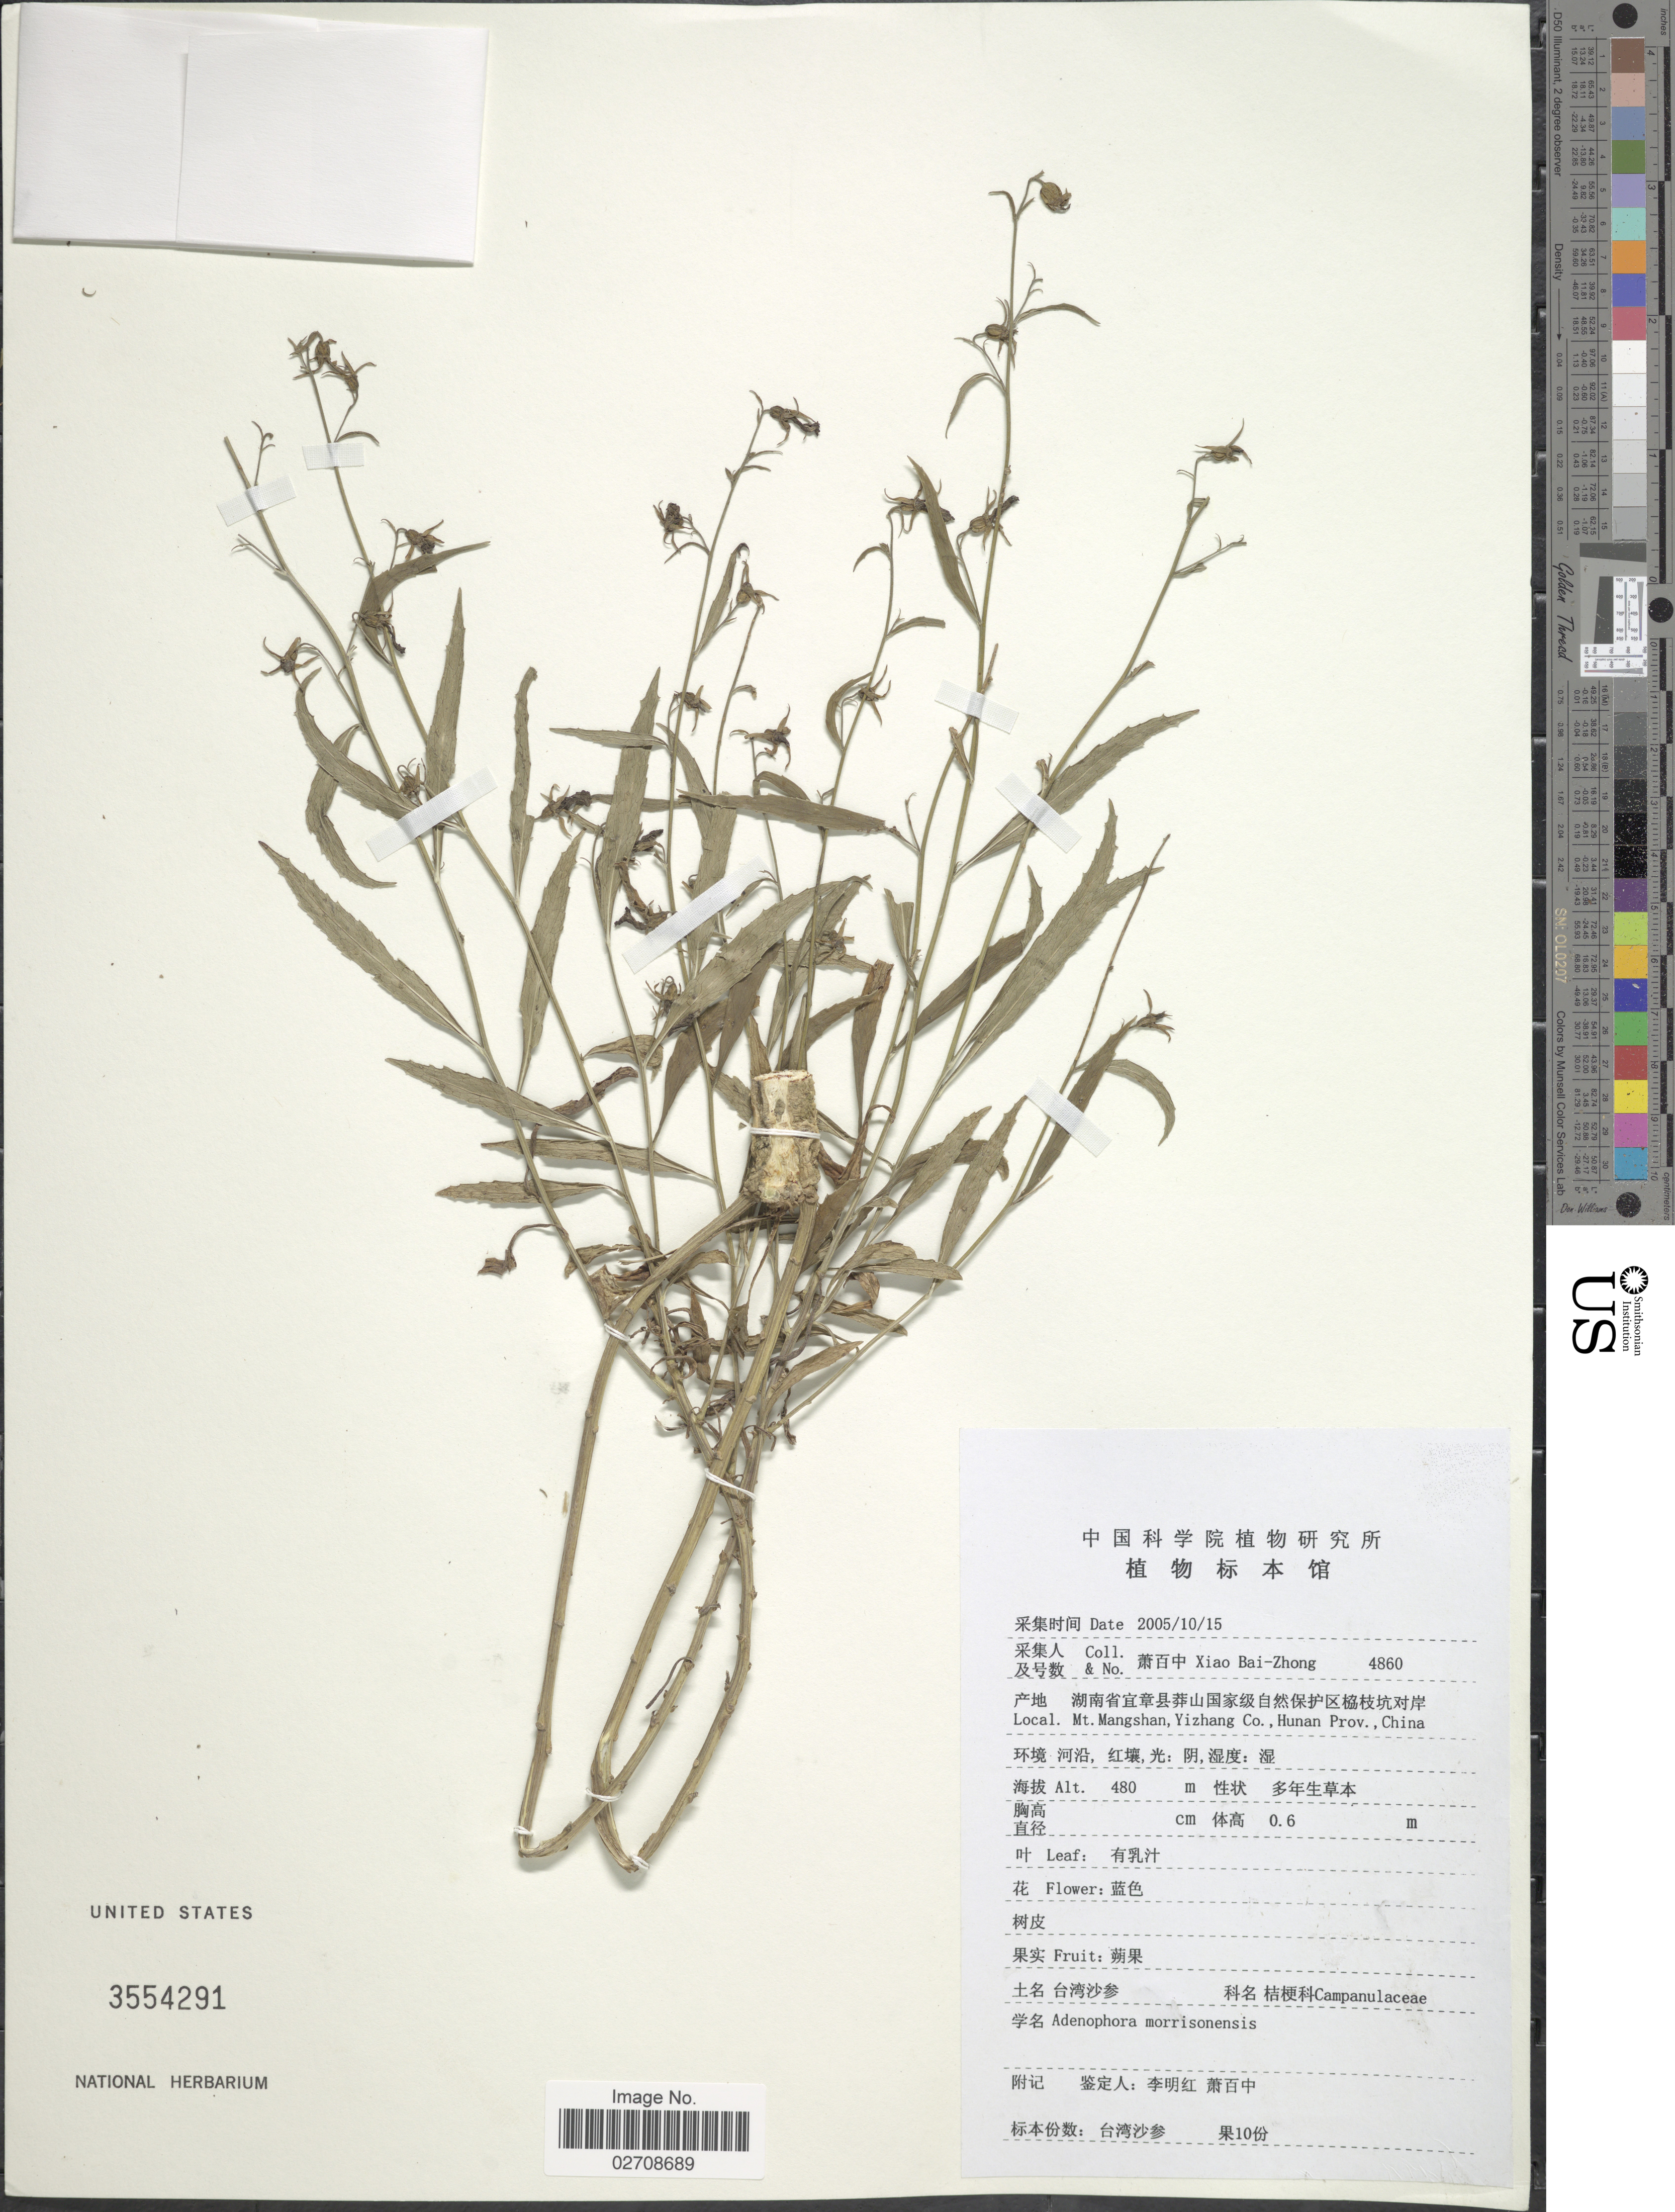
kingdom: Plantae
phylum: Tracheophyta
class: Magnoliopsida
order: Asterales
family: Campanulaceae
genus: Adenophora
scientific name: Adenophora morrisonensis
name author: Hayata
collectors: B. Z. Xiao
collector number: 4860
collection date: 2005-10-15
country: China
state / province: Hunan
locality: Mt. Mangshan, Yizhang Co.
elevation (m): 480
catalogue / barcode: US 3554291